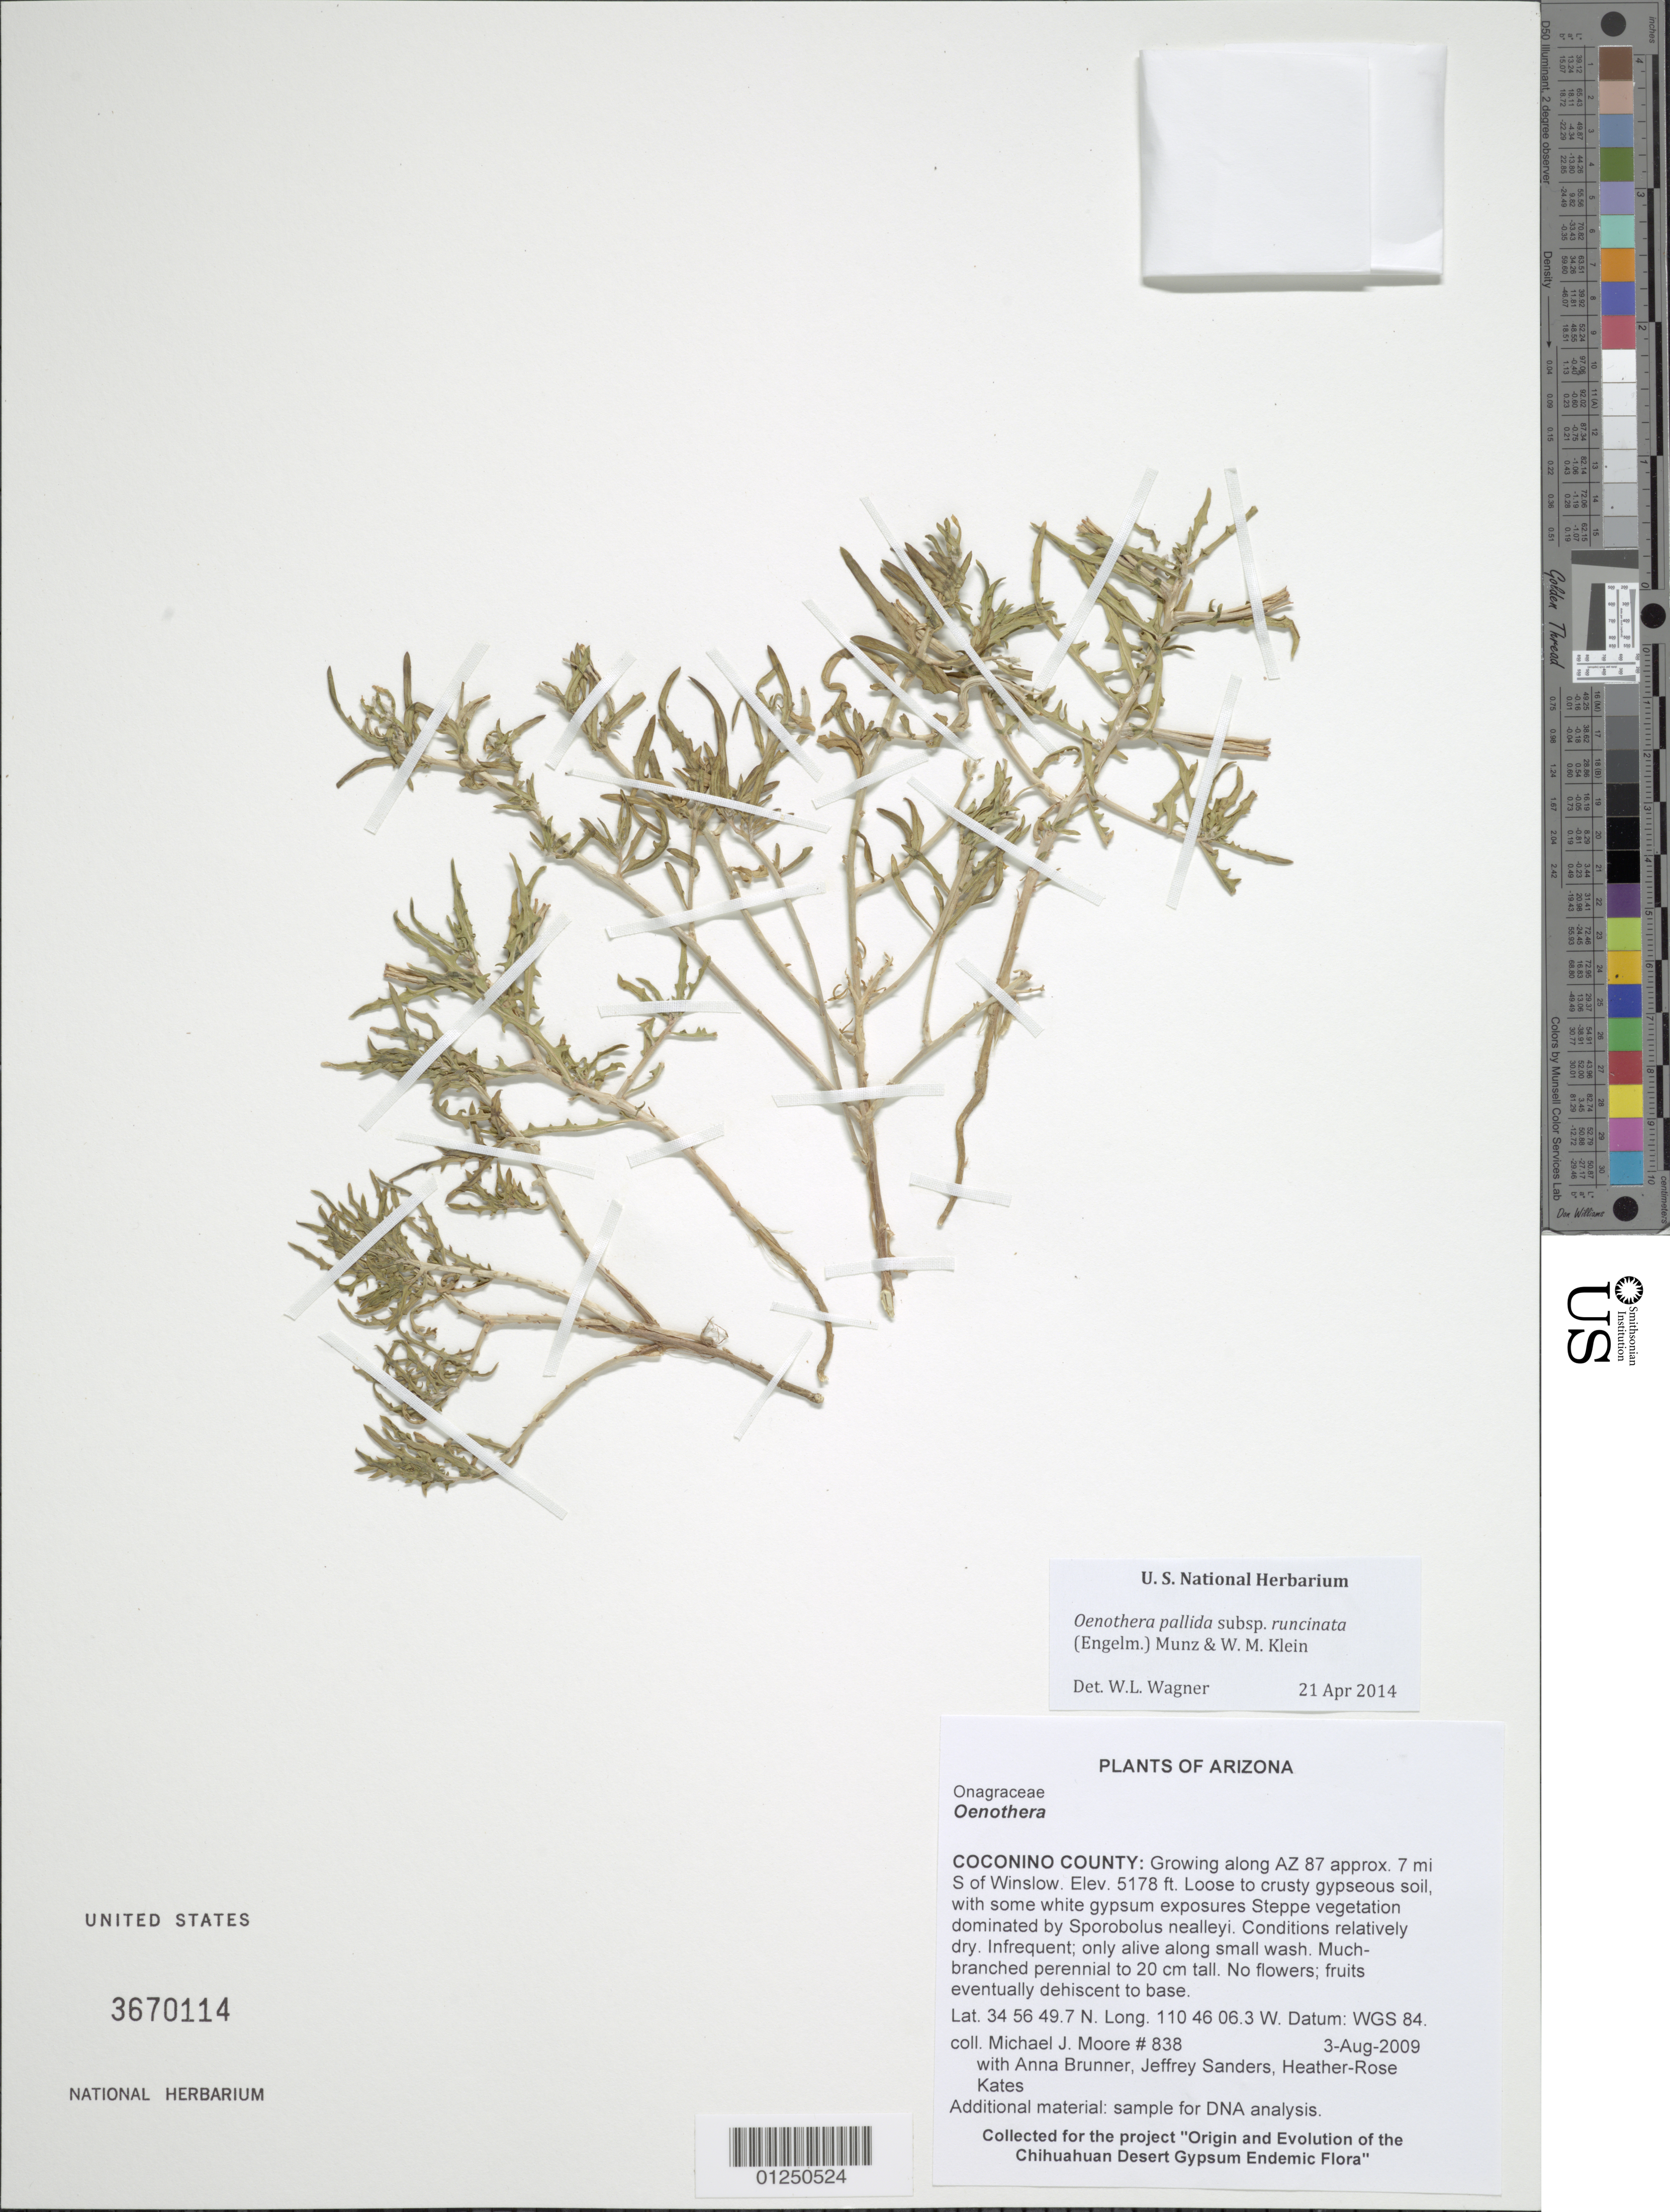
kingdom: Plantae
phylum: Tracheophyta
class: Magnoliopsida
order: Myrtales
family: Onagraceae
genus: Oenothera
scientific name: Oenothera pallida subsp. runcinata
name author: (Engelm.) Munz & W.M. Klein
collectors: M. J. Moore et al.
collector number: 838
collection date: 2009-08-03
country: United States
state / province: Arizona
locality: Alond AZ 87 approz. 7 mile S of Winslow.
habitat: Loose to crusty gypseous soils with some white gypsum exposure.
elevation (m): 1578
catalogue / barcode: US 3670114